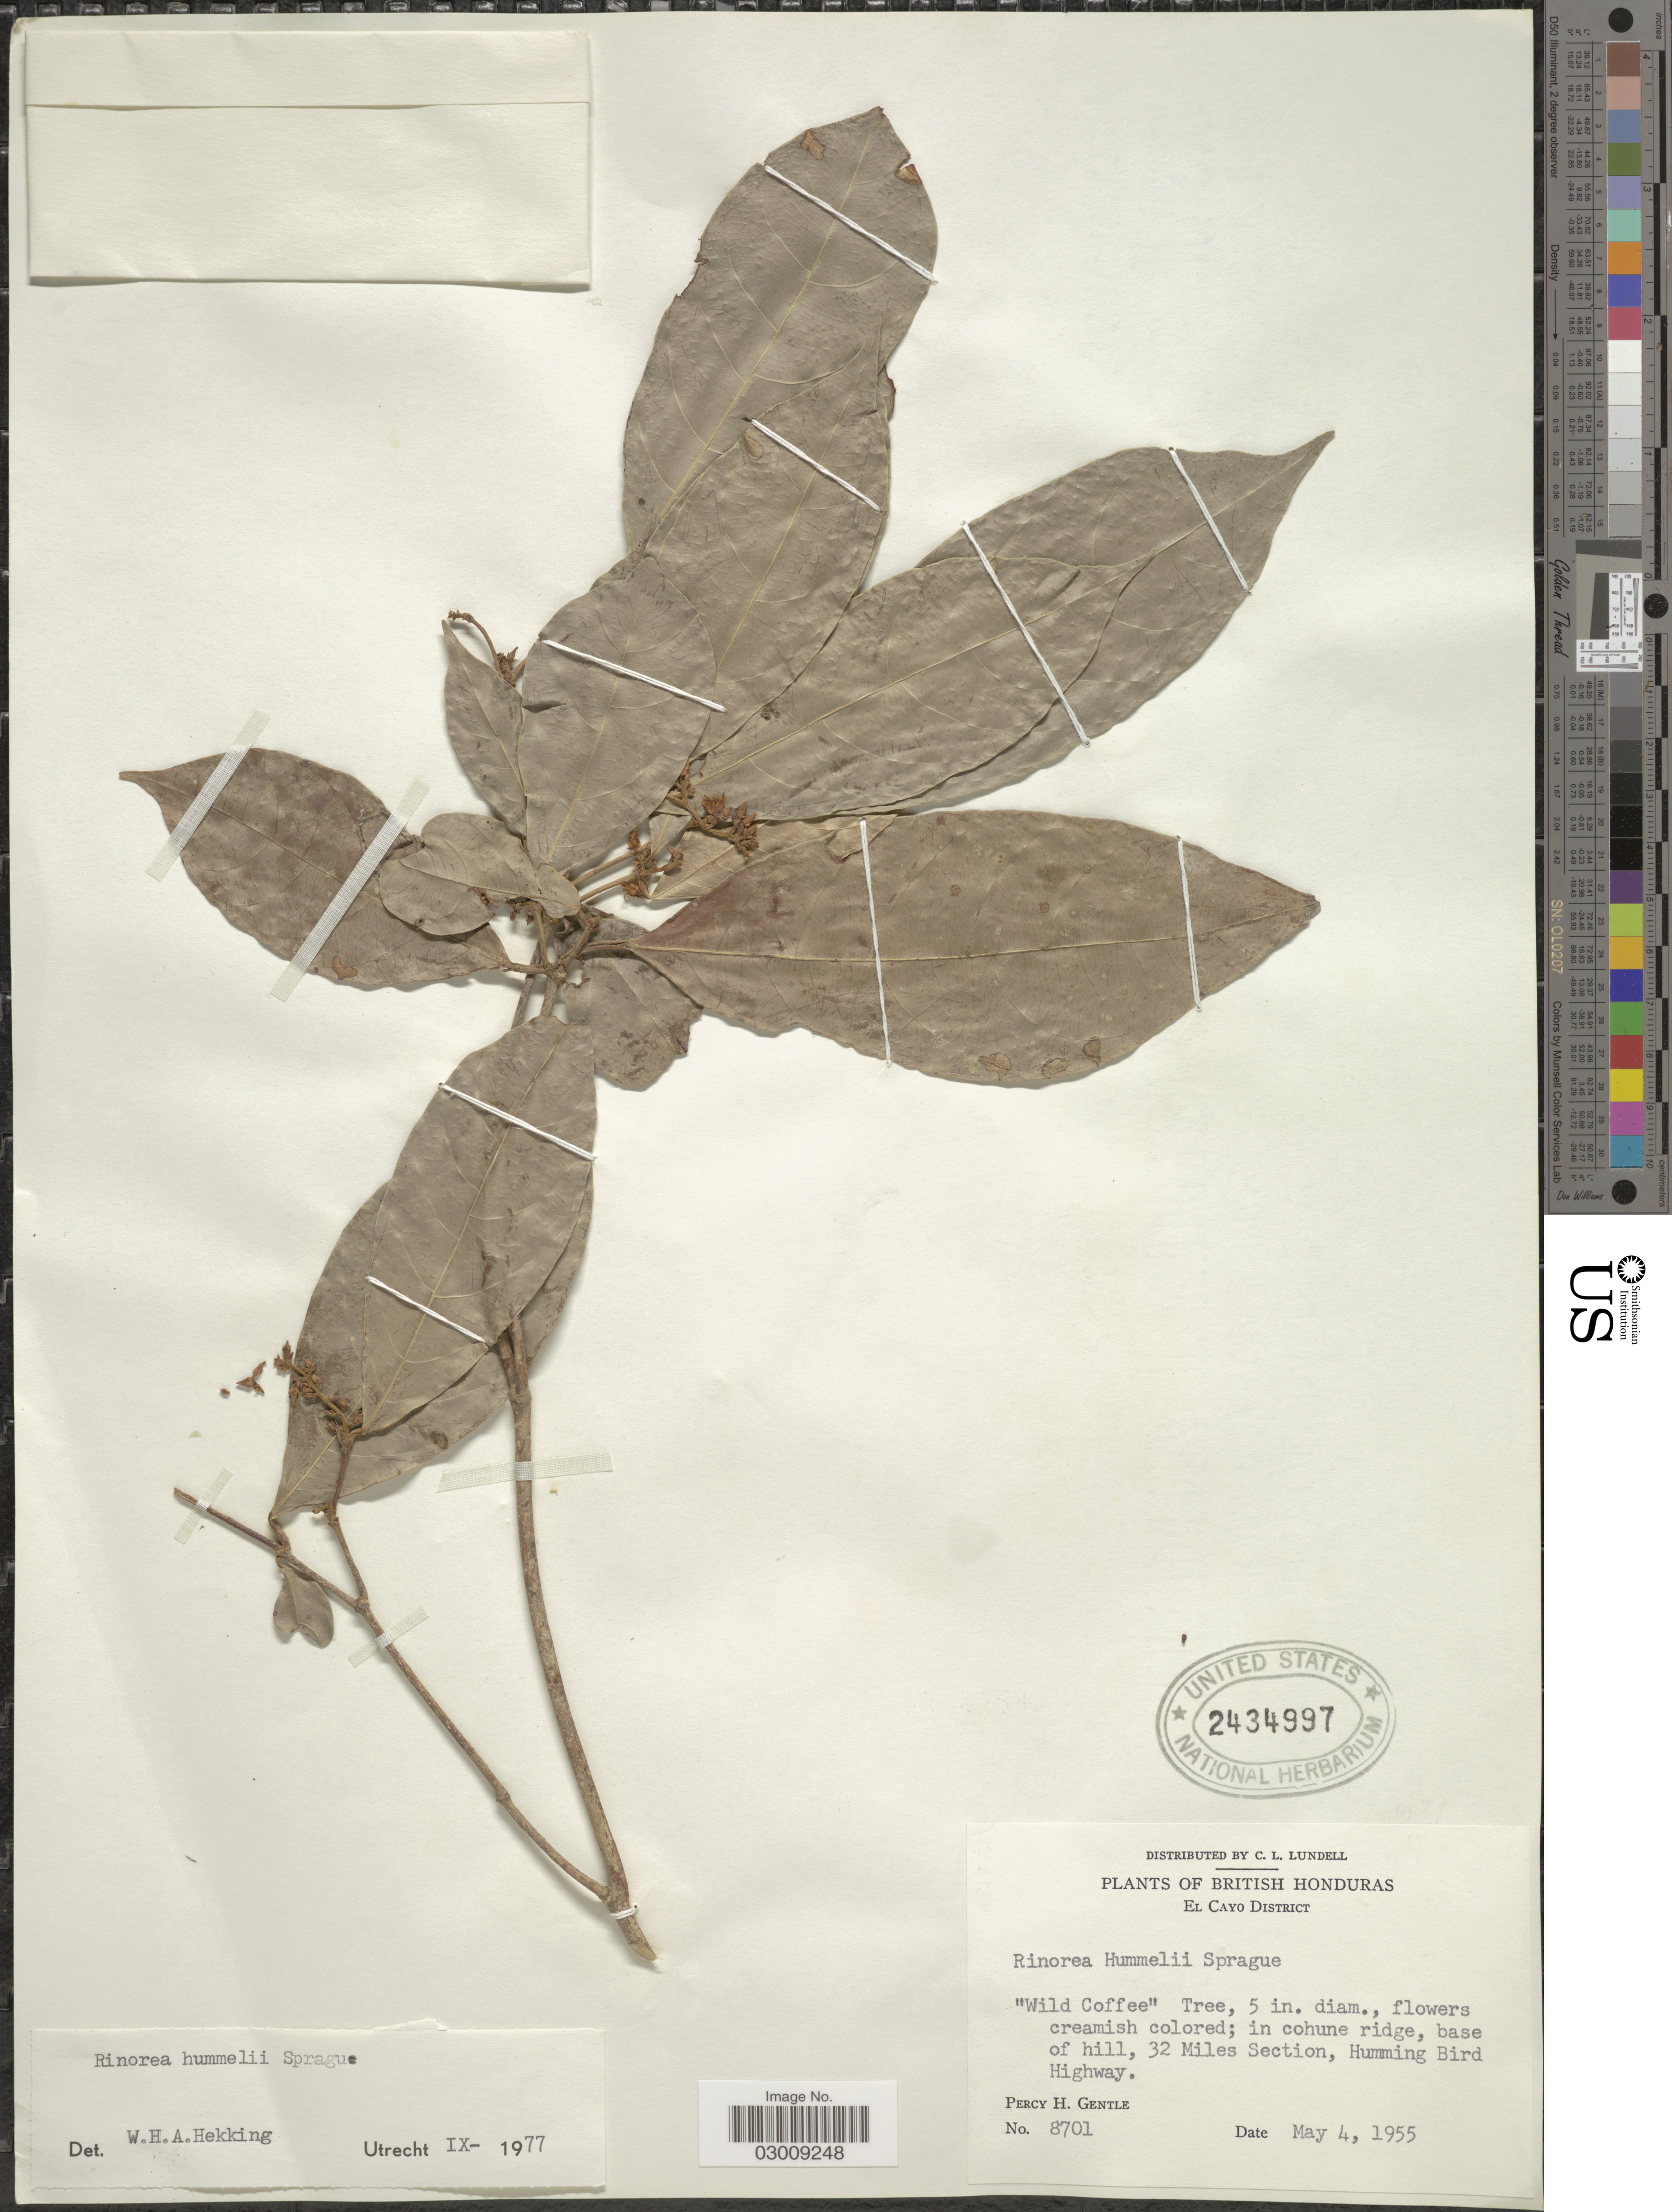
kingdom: Plantae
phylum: Tracheophyta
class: Magnoliopsida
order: Malpighiales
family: Violaceae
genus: Rinorea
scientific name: Rinorea hummelii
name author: Sprague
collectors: P. H. Gentle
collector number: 8701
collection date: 1955-05-04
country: Belize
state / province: Cayo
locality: British Honduras. El Cayo District. Base of hill, 32 Miles Section, Humming Bird Highway.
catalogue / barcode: US 2434997